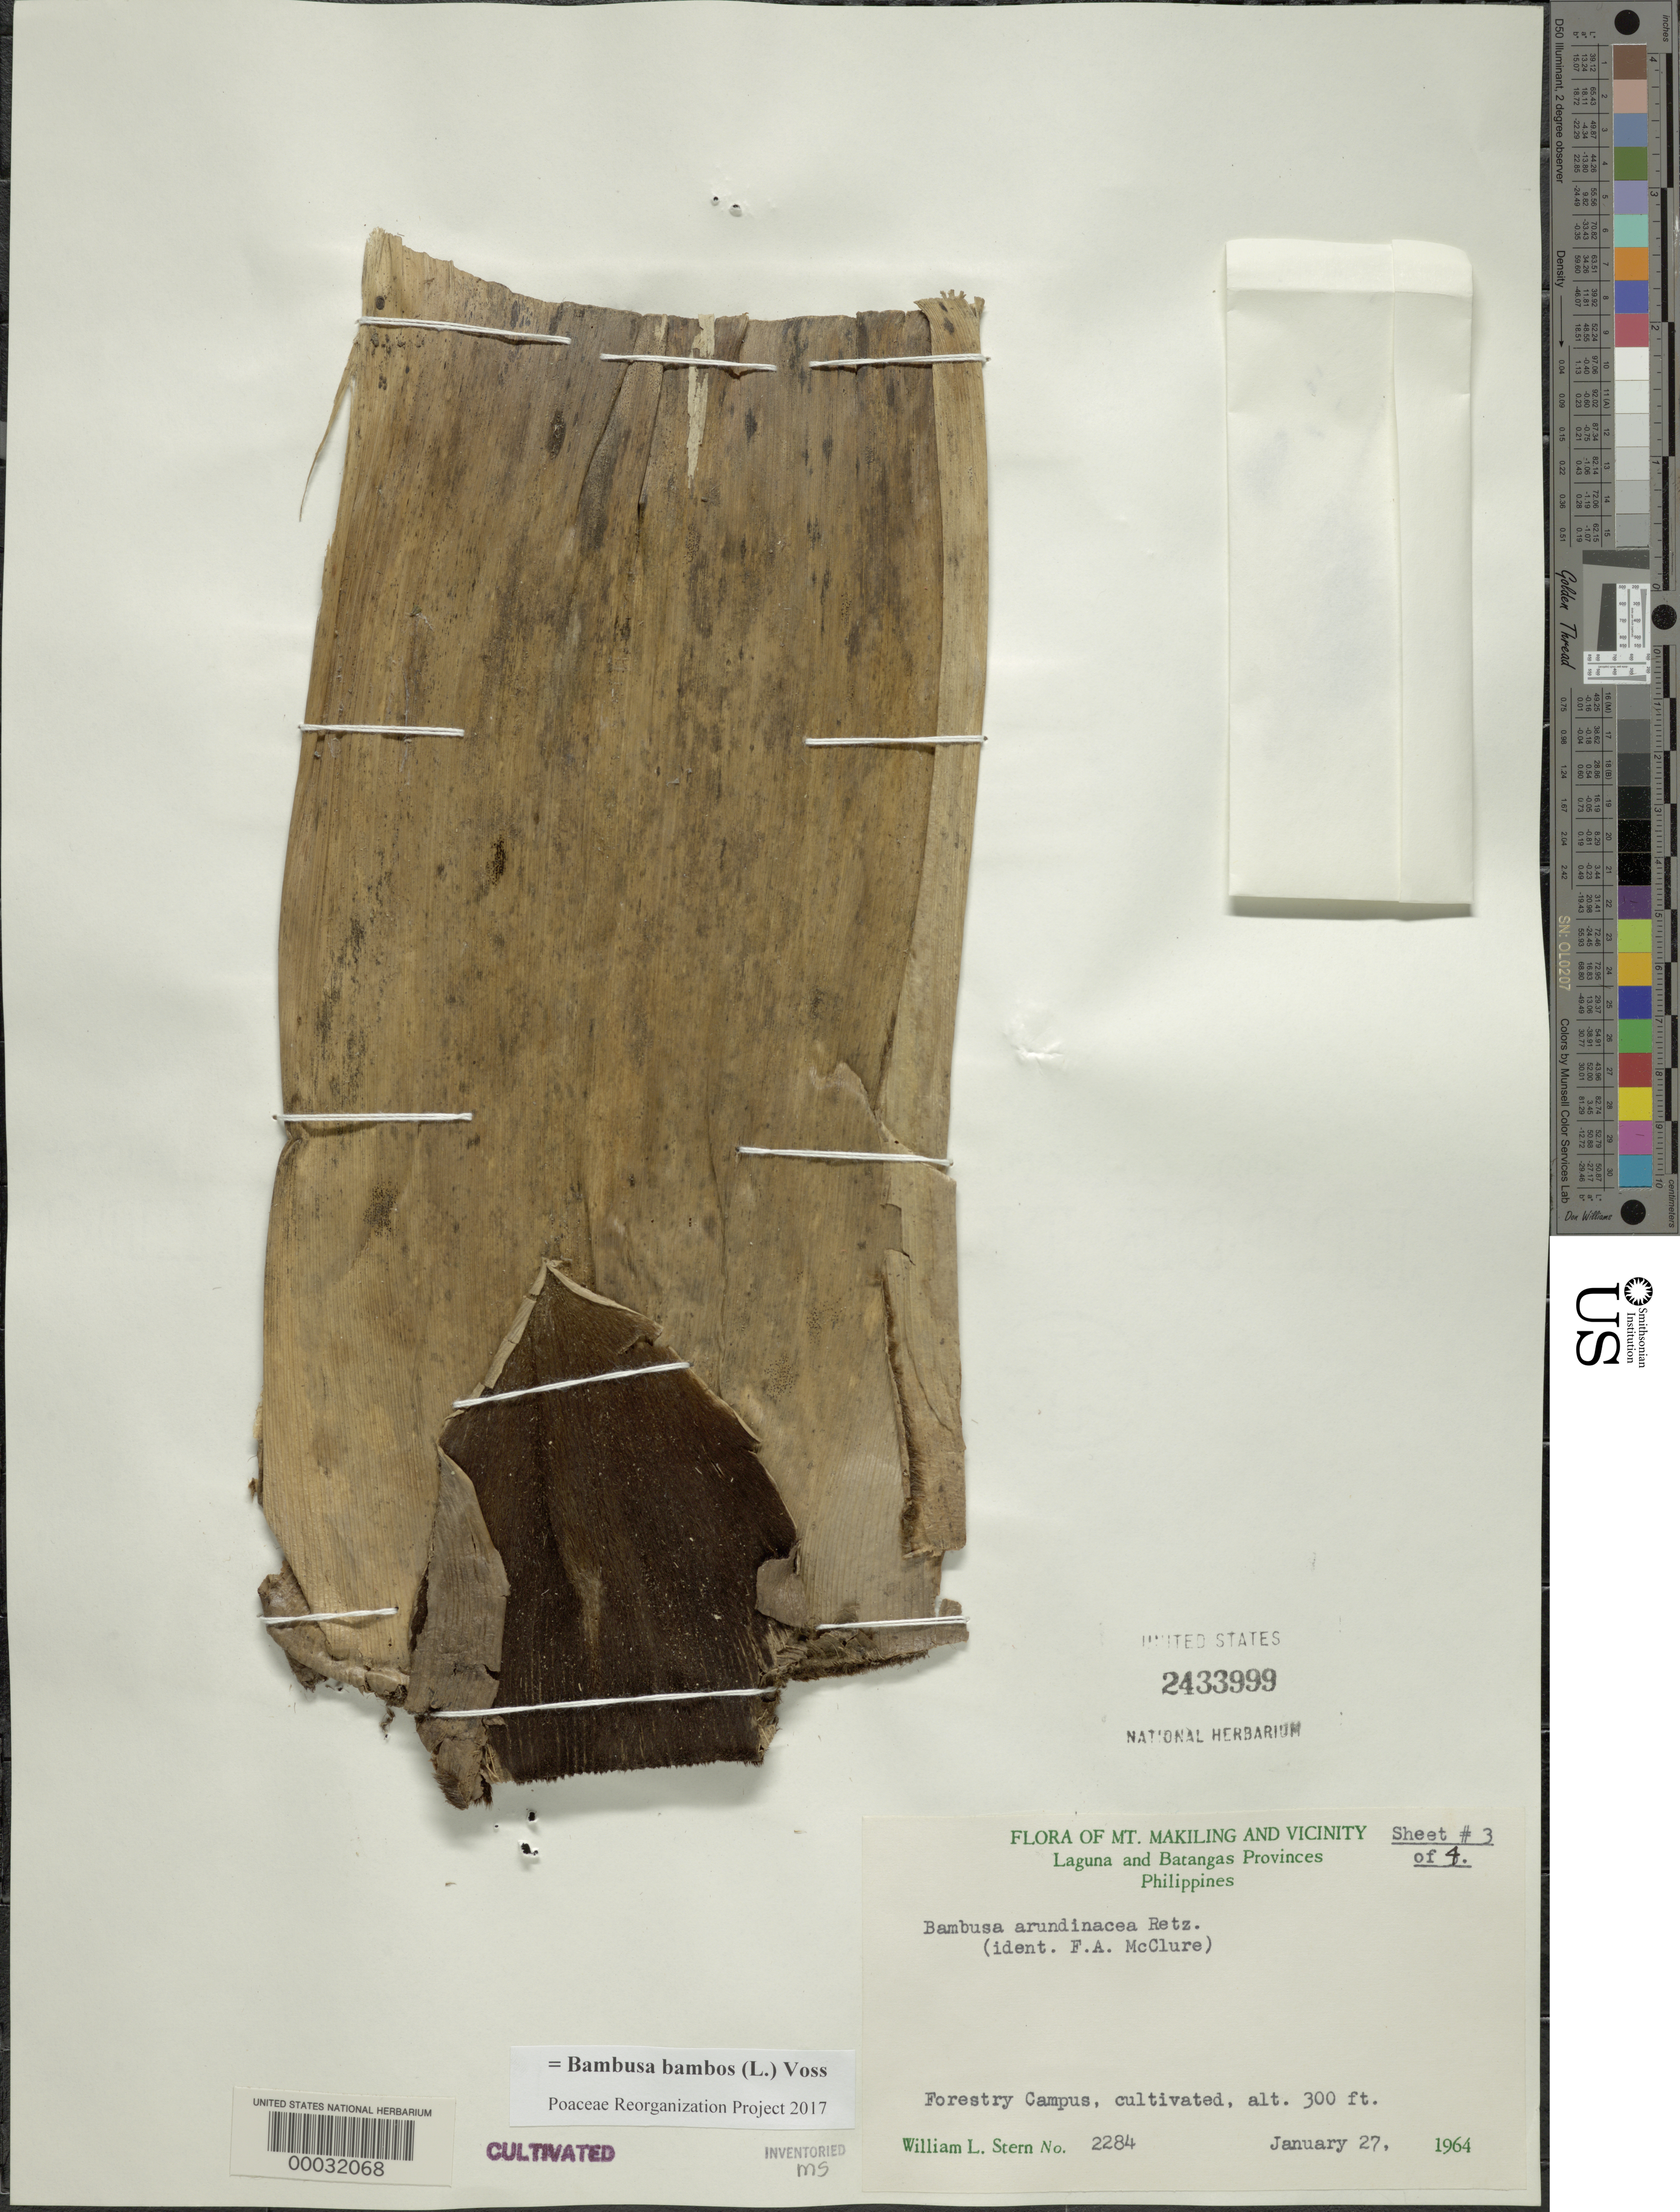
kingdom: Plantae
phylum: Tracheophyta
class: Liliopsida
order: Poales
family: Poaceae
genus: Bambusa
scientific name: Bambusa bambos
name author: (L.) Voss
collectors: W. L. Stern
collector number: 2284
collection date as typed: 27 Jan 1964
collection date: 1964-01-27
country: Philippines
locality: Laguna, batangas, mt. makiling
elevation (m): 92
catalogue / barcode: US 2433999